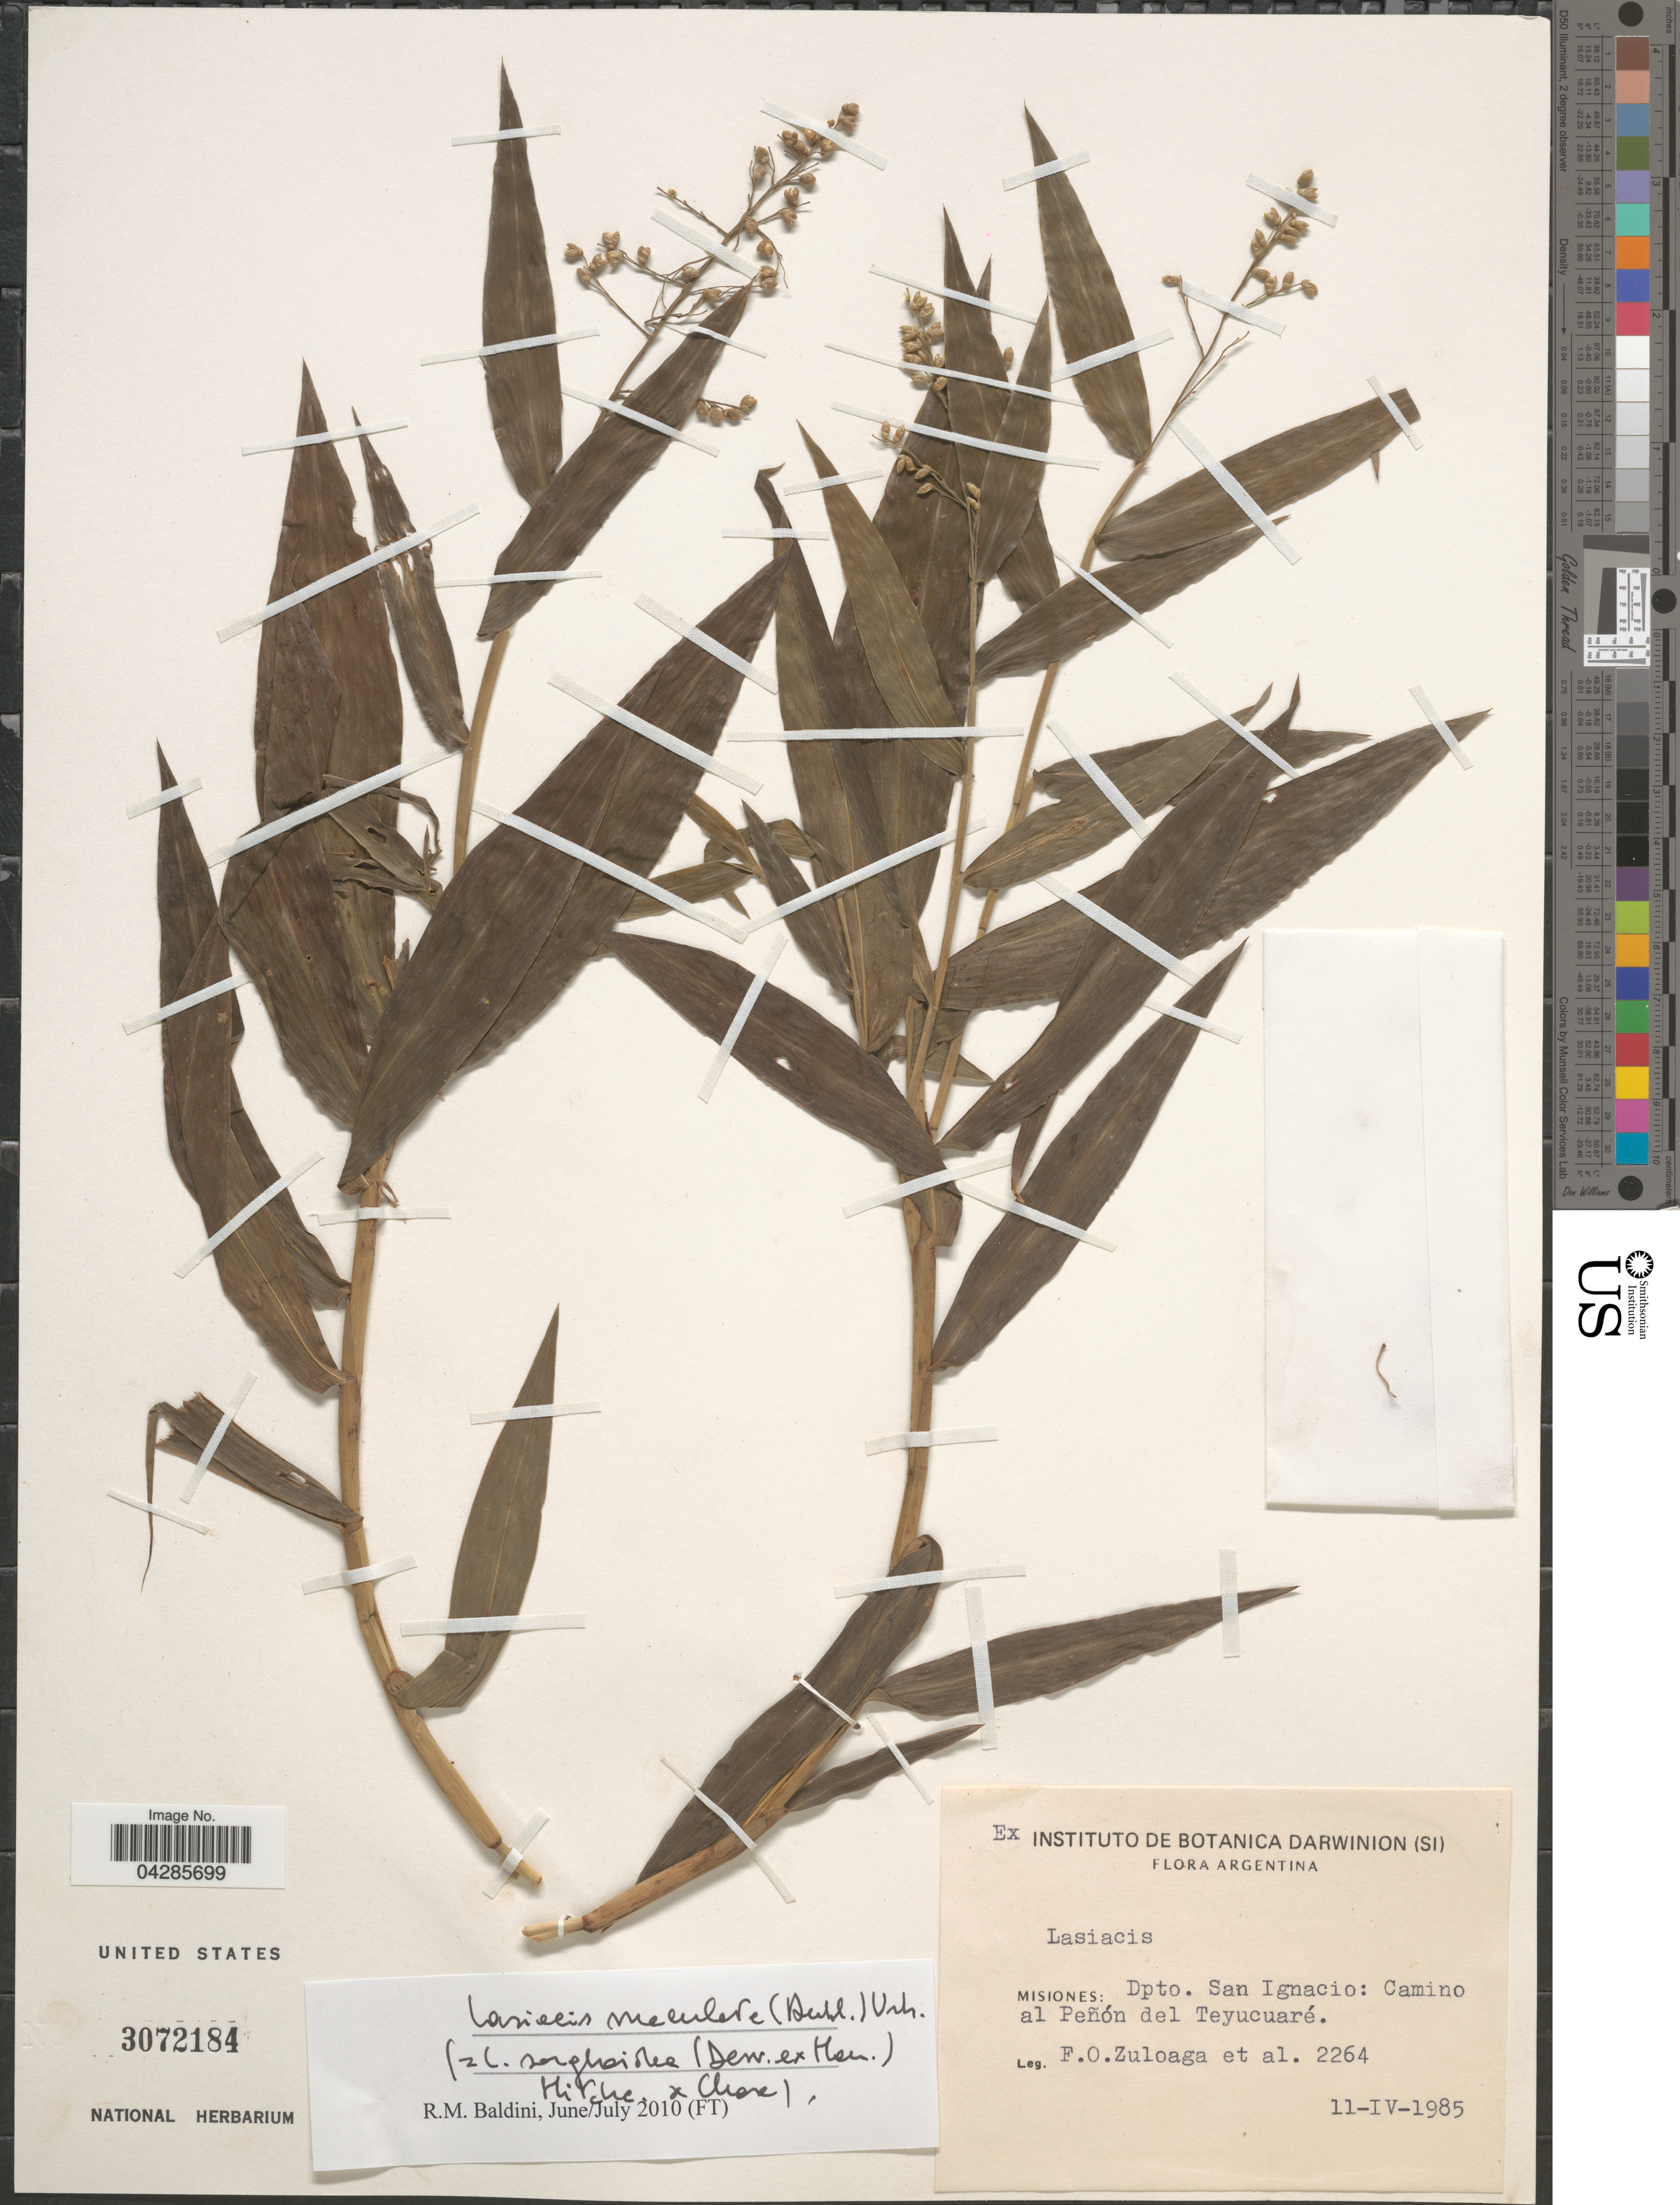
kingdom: Plantae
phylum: Tracheophyta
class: Liliopsida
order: Poales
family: Poaceae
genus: Lasiacis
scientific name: Lasiacis sorghoidea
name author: (Desv. ex Ham.) Hitchc. & Chase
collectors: F. O. Zuloaga & et al.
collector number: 2264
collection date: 1985-04-11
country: Argentina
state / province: Misiones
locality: Dpto. San Ignacio: Camino al Peñón del Teyucuaré.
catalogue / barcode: US 3072184